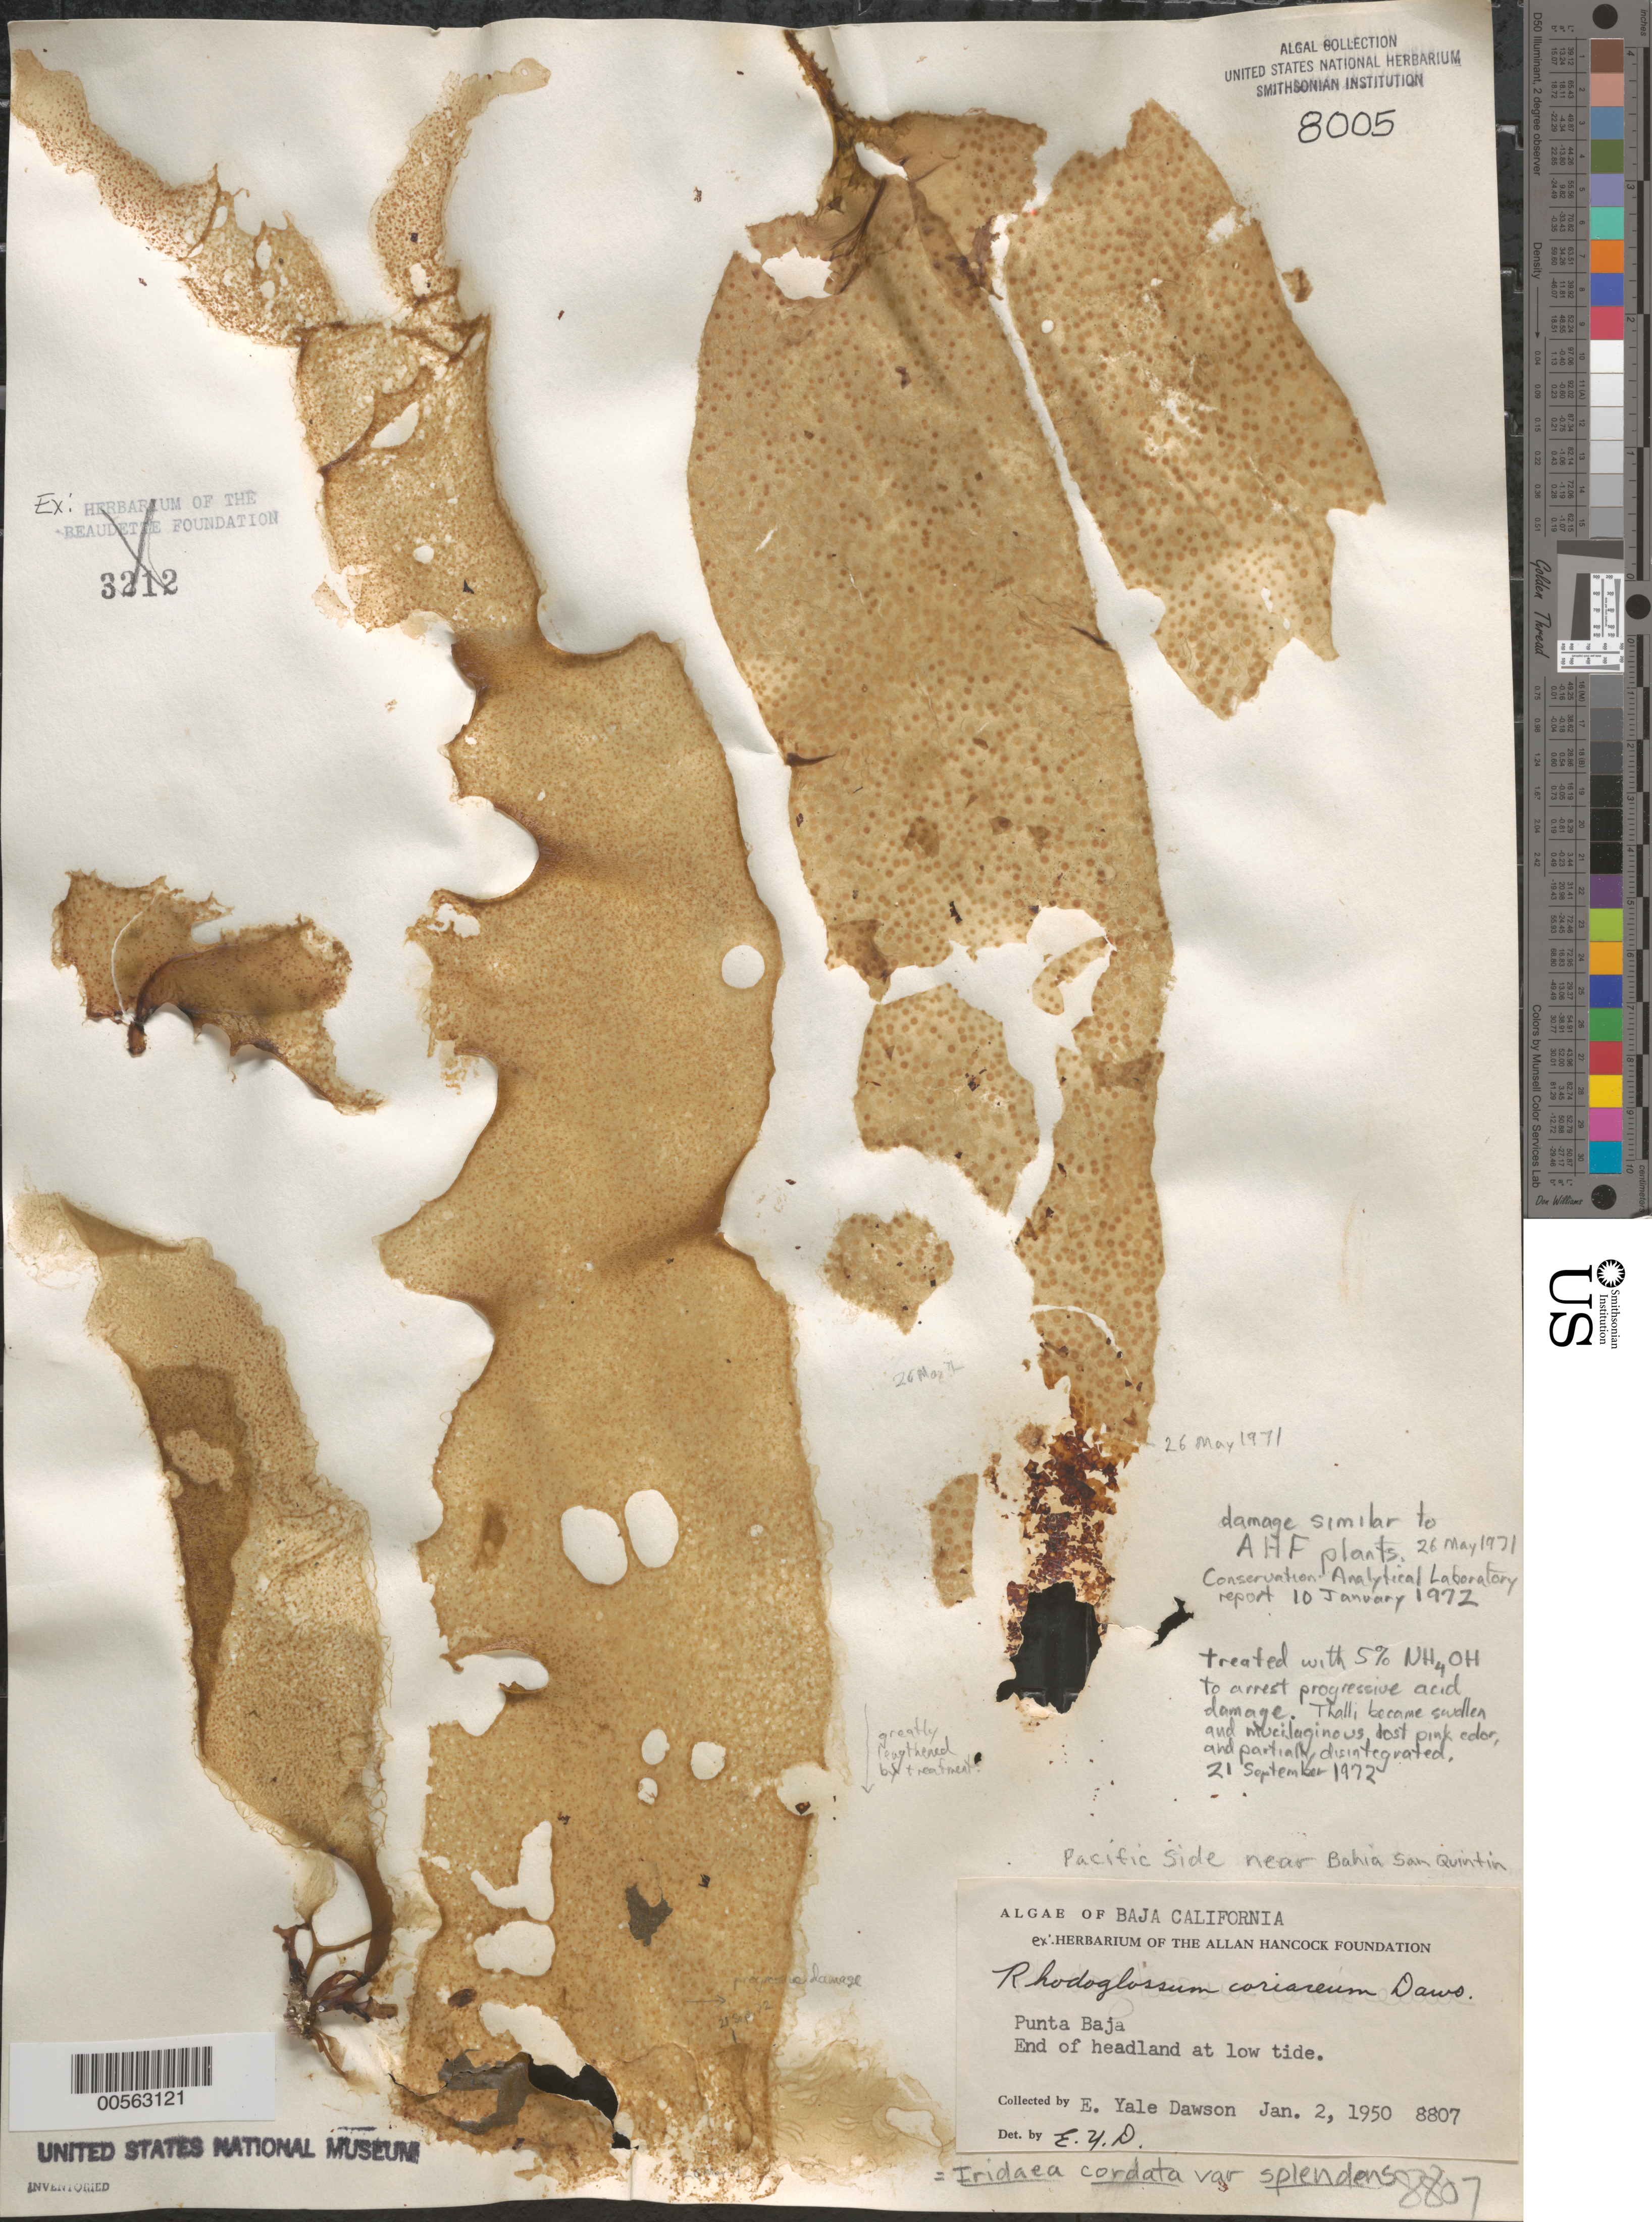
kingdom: Plantae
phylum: Rhodophyta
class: Florideophyceae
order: Gigartinales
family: Gigartinaceae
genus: Iridaea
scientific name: Iridaea cordata var. splendens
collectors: E. Y. Dawson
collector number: EYD 8807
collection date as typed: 02 Jan 1950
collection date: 1950-01-02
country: Mexico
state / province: Baja California Norte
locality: Punta Baja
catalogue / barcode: US 8005